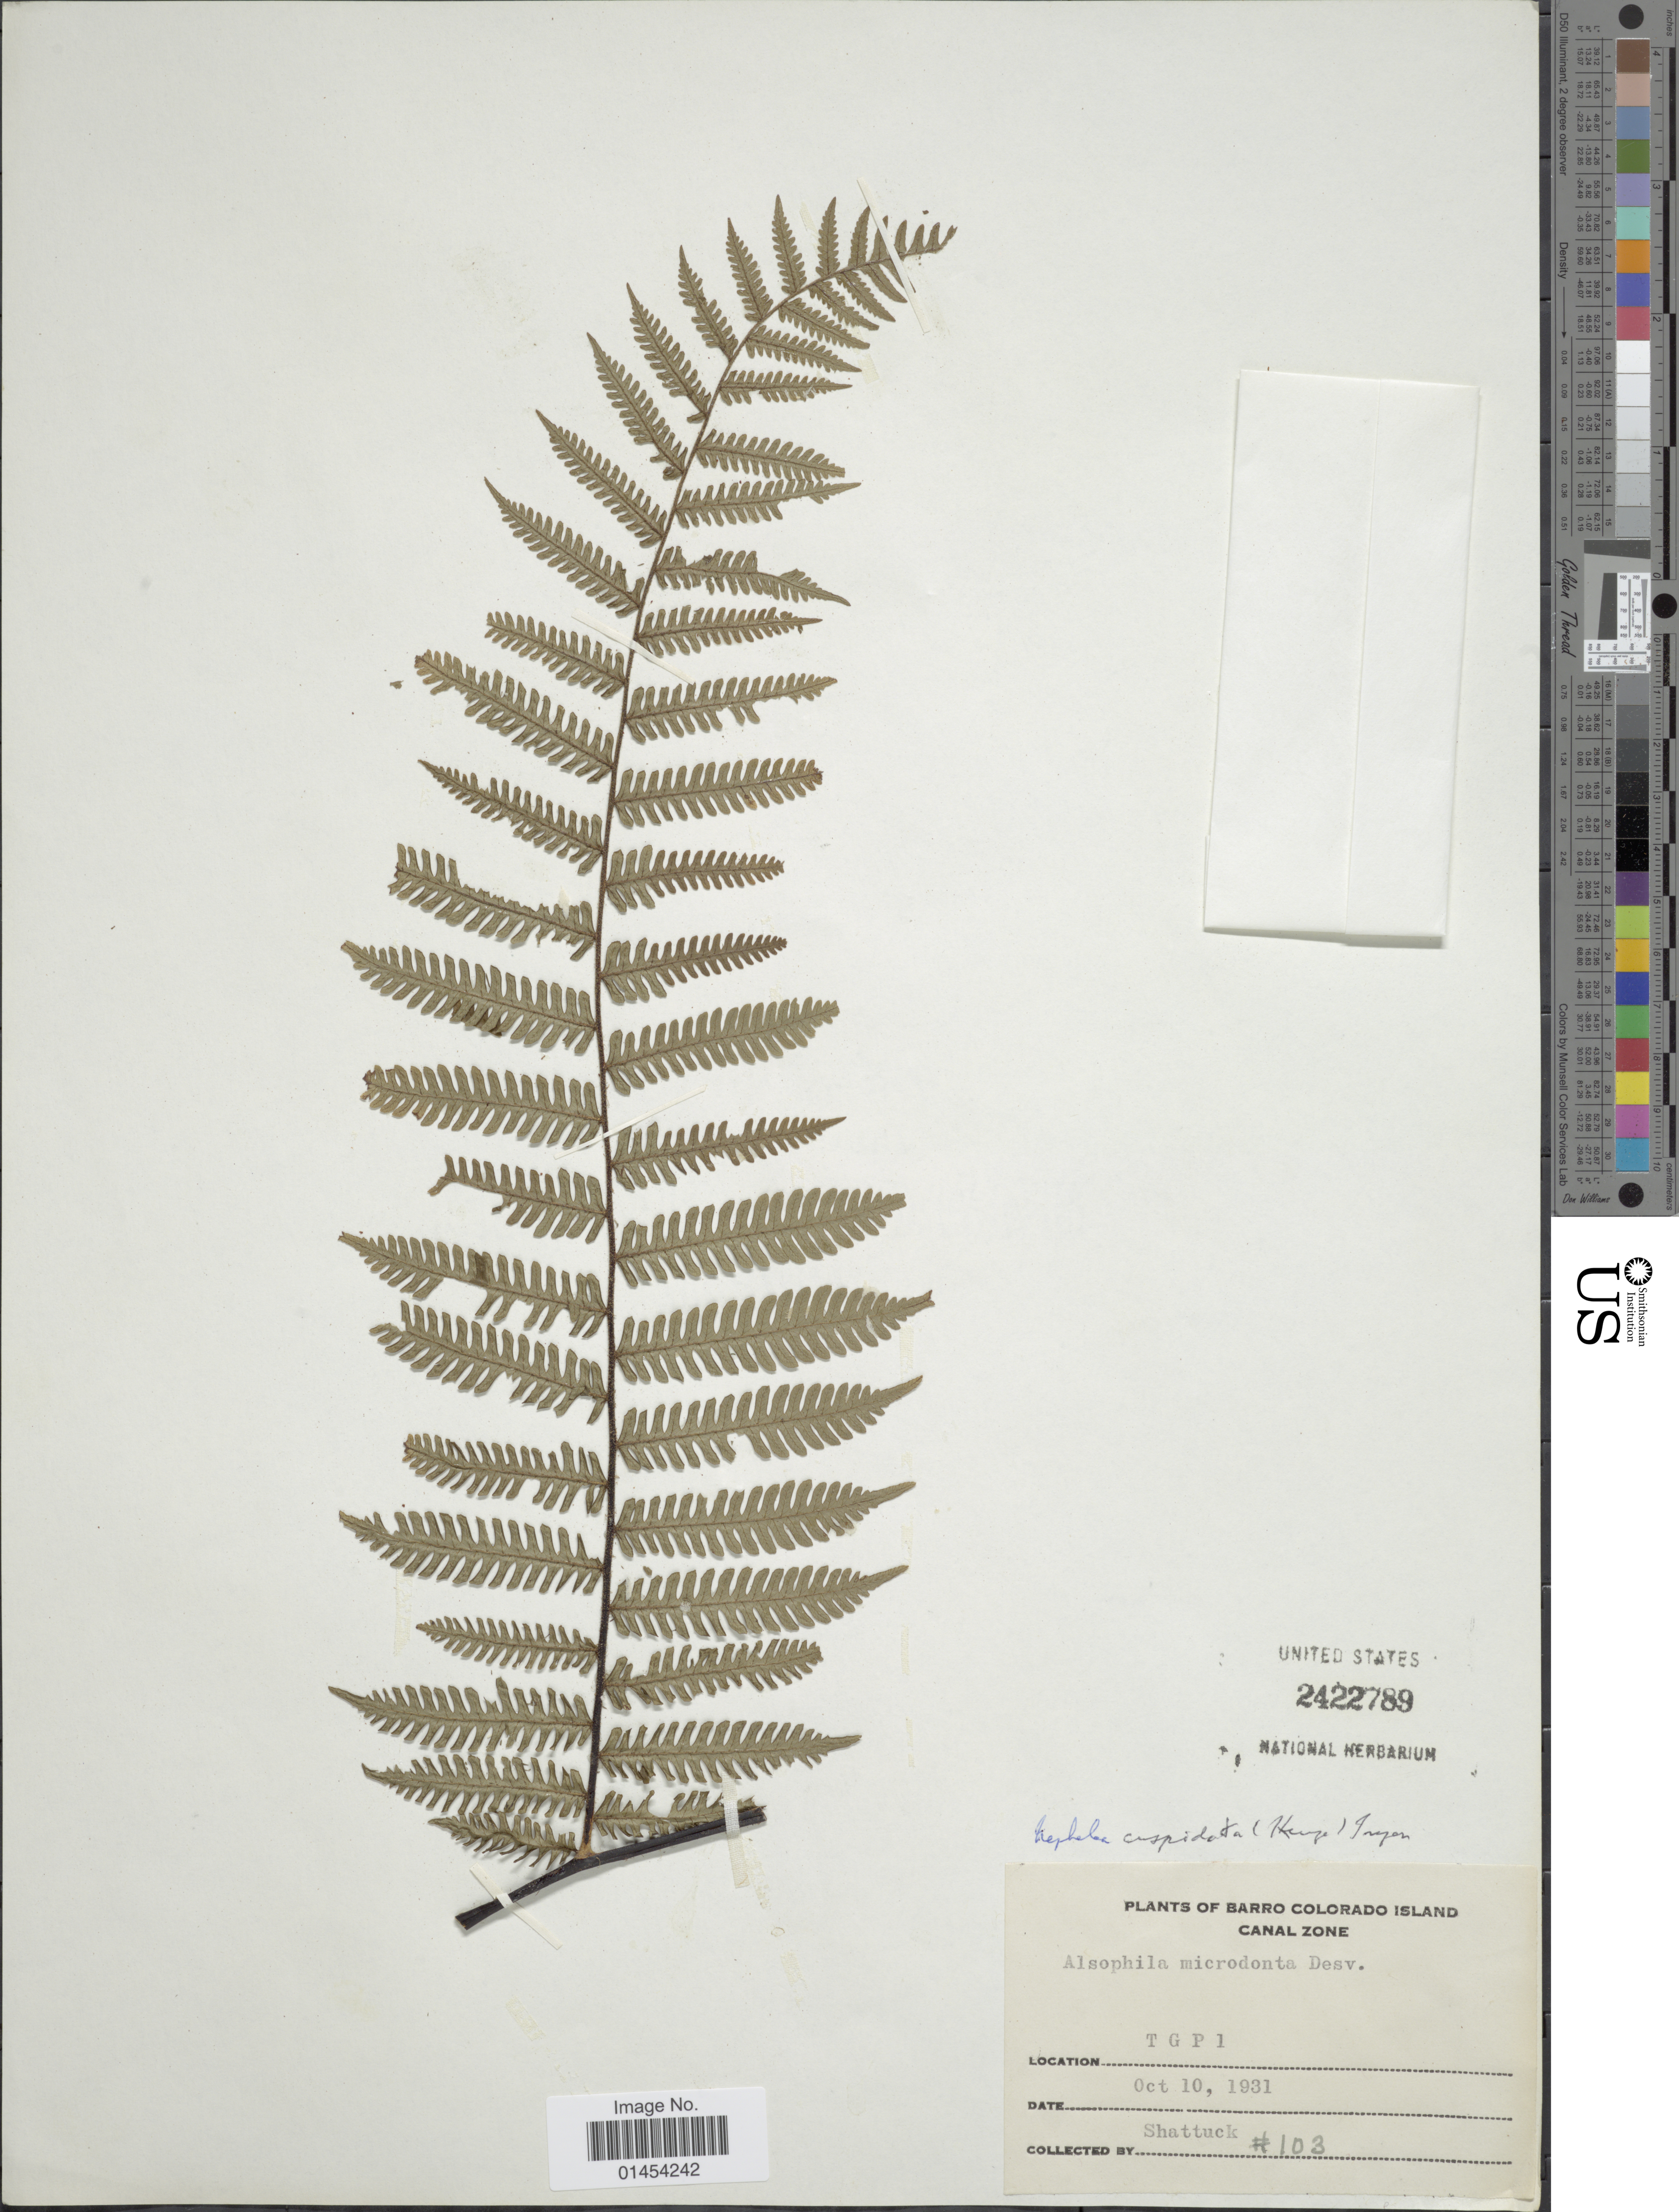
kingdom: Plantae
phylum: Tracheophyta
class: Polypodiopsida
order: Cyatheales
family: Cyatheaceae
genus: Alsophila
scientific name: Alsophila cuspidata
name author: (Kunze) D.S. Conant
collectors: Shattuck, --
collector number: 103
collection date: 1931-10-10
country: Panama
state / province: Panamá Oeste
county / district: Canal Zone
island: Barro Colorado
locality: Barro Colorado Island. Canal Zone. TGPI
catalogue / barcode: US 2422789